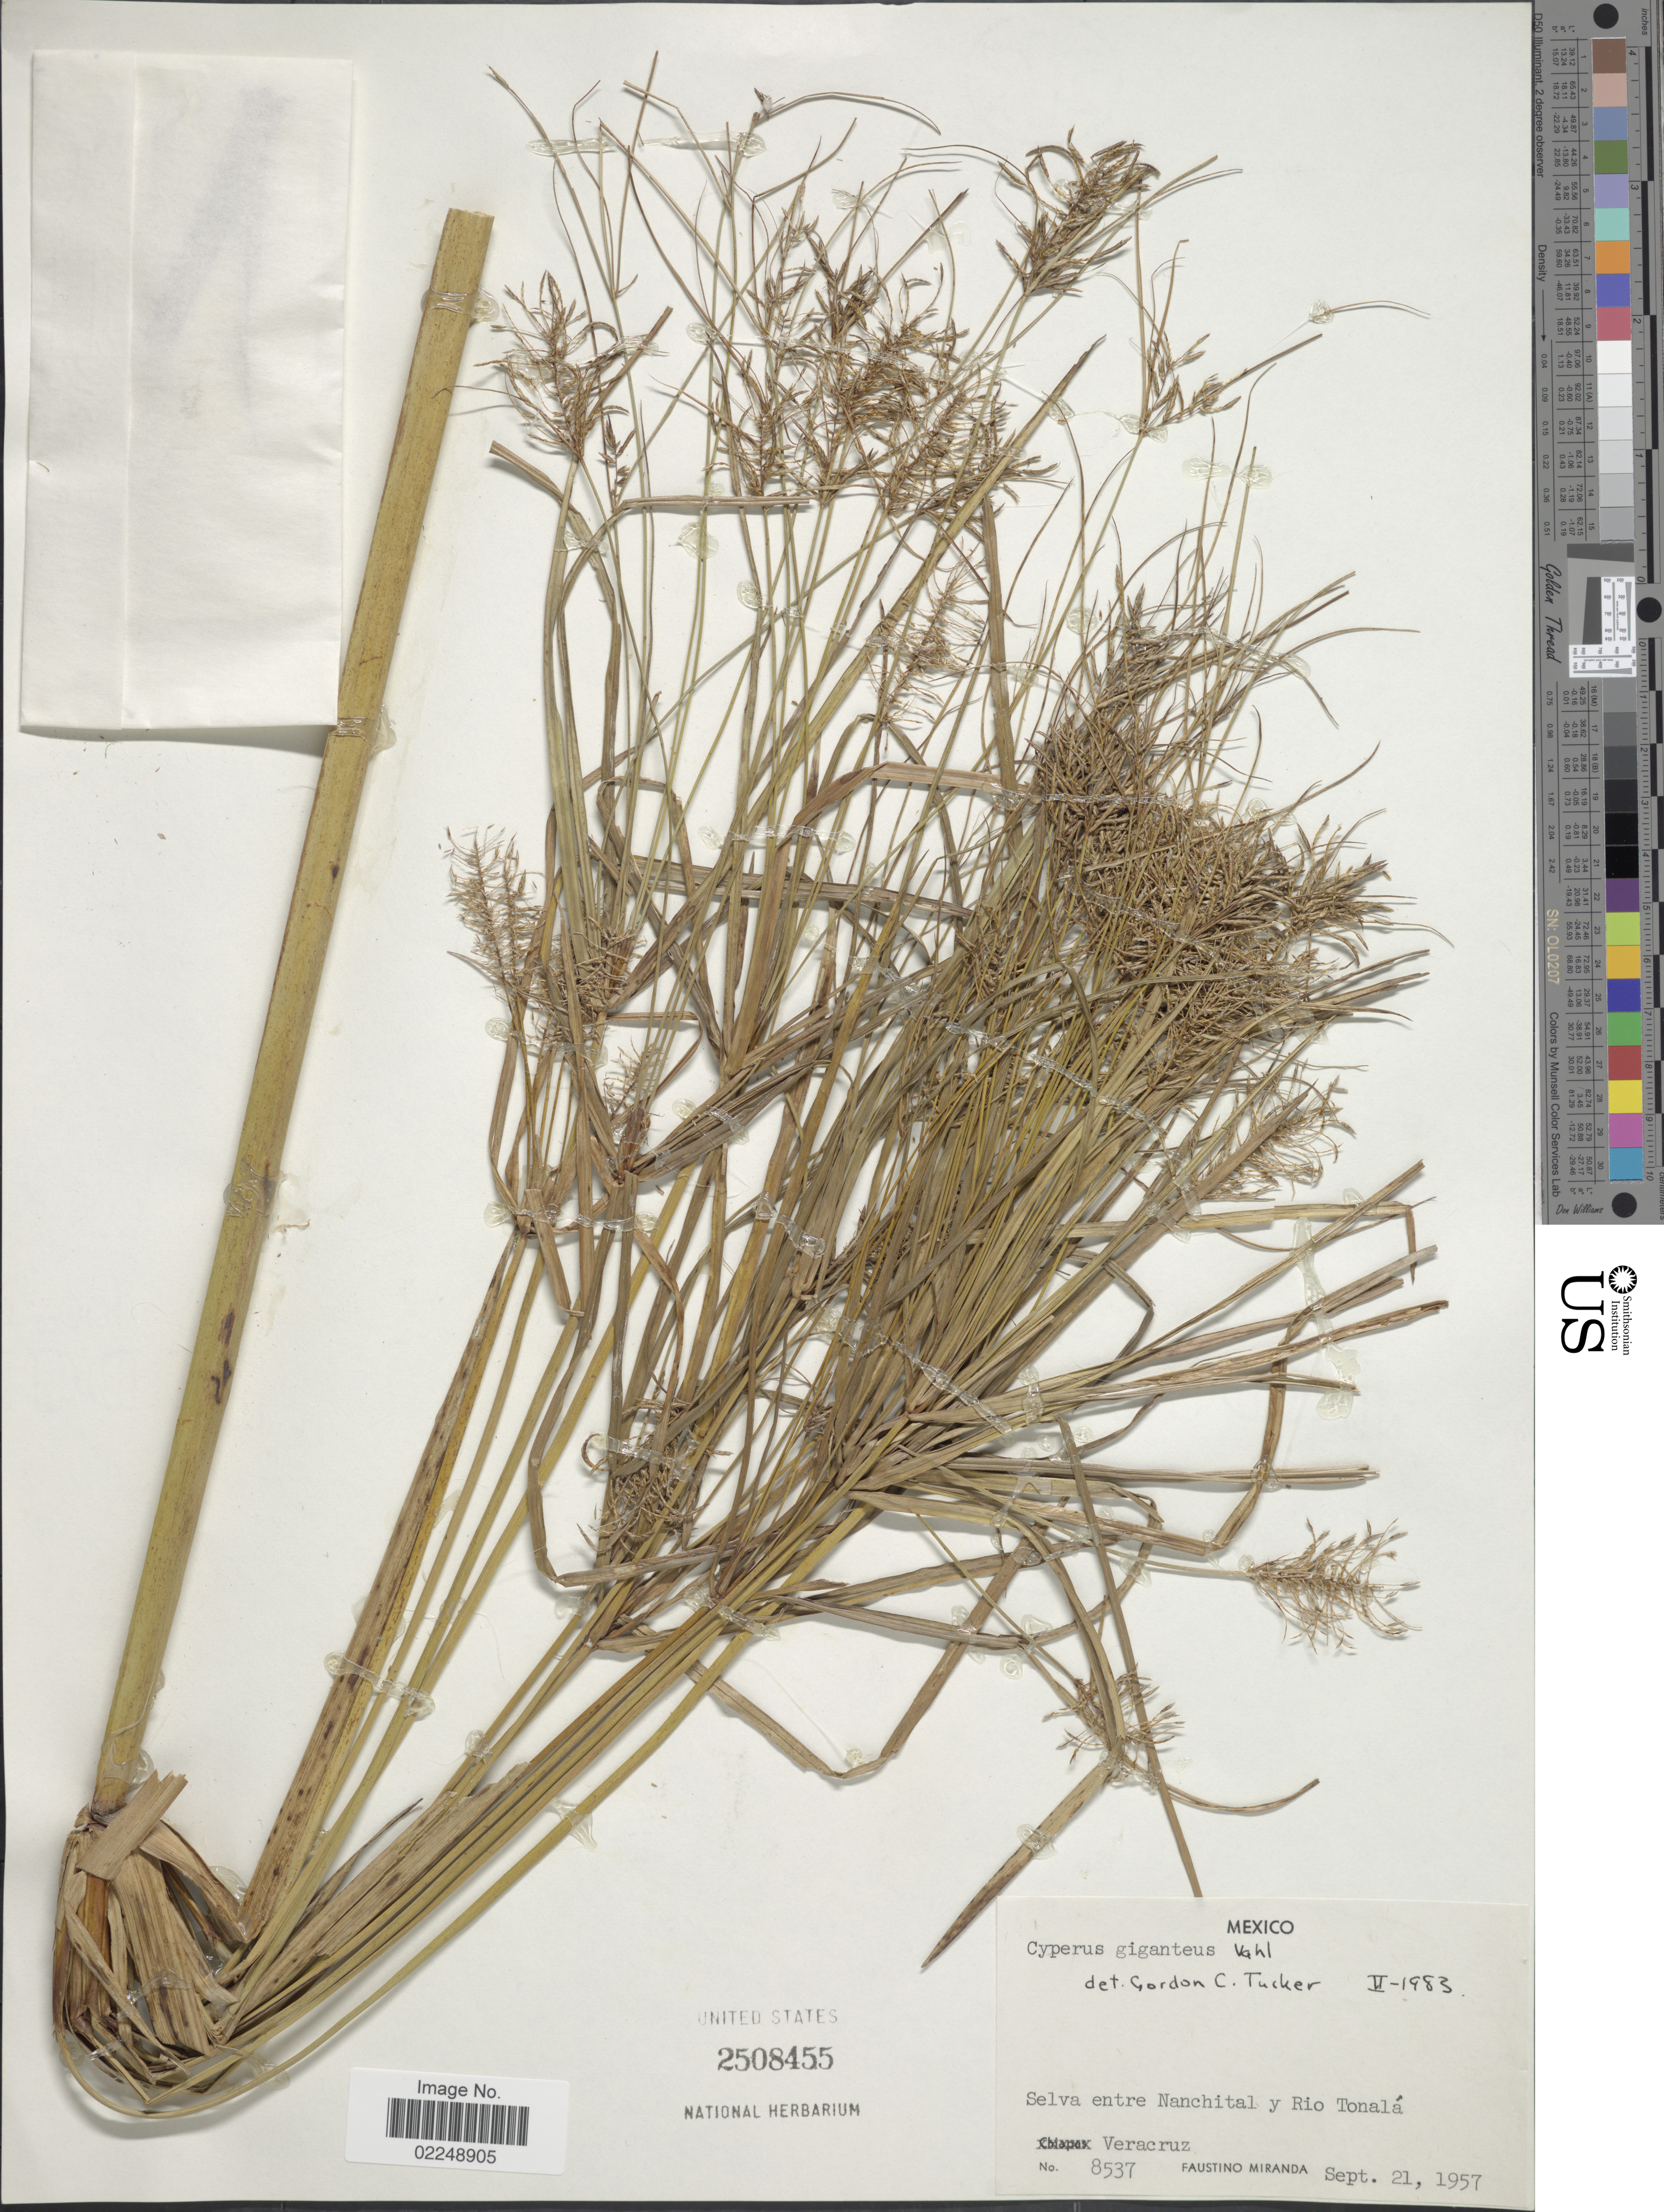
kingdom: Plantae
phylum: Tracheophyta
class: Liliopsida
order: Poales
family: Cyperaceae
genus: Cyperus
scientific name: Cyperus giganteus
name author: Vahl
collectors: F. Miranda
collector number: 8537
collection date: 1957-09-21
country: Mexico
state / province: Veracruz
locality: Selva entre Nanchital y Rio Tonala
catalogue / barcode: US 2508455